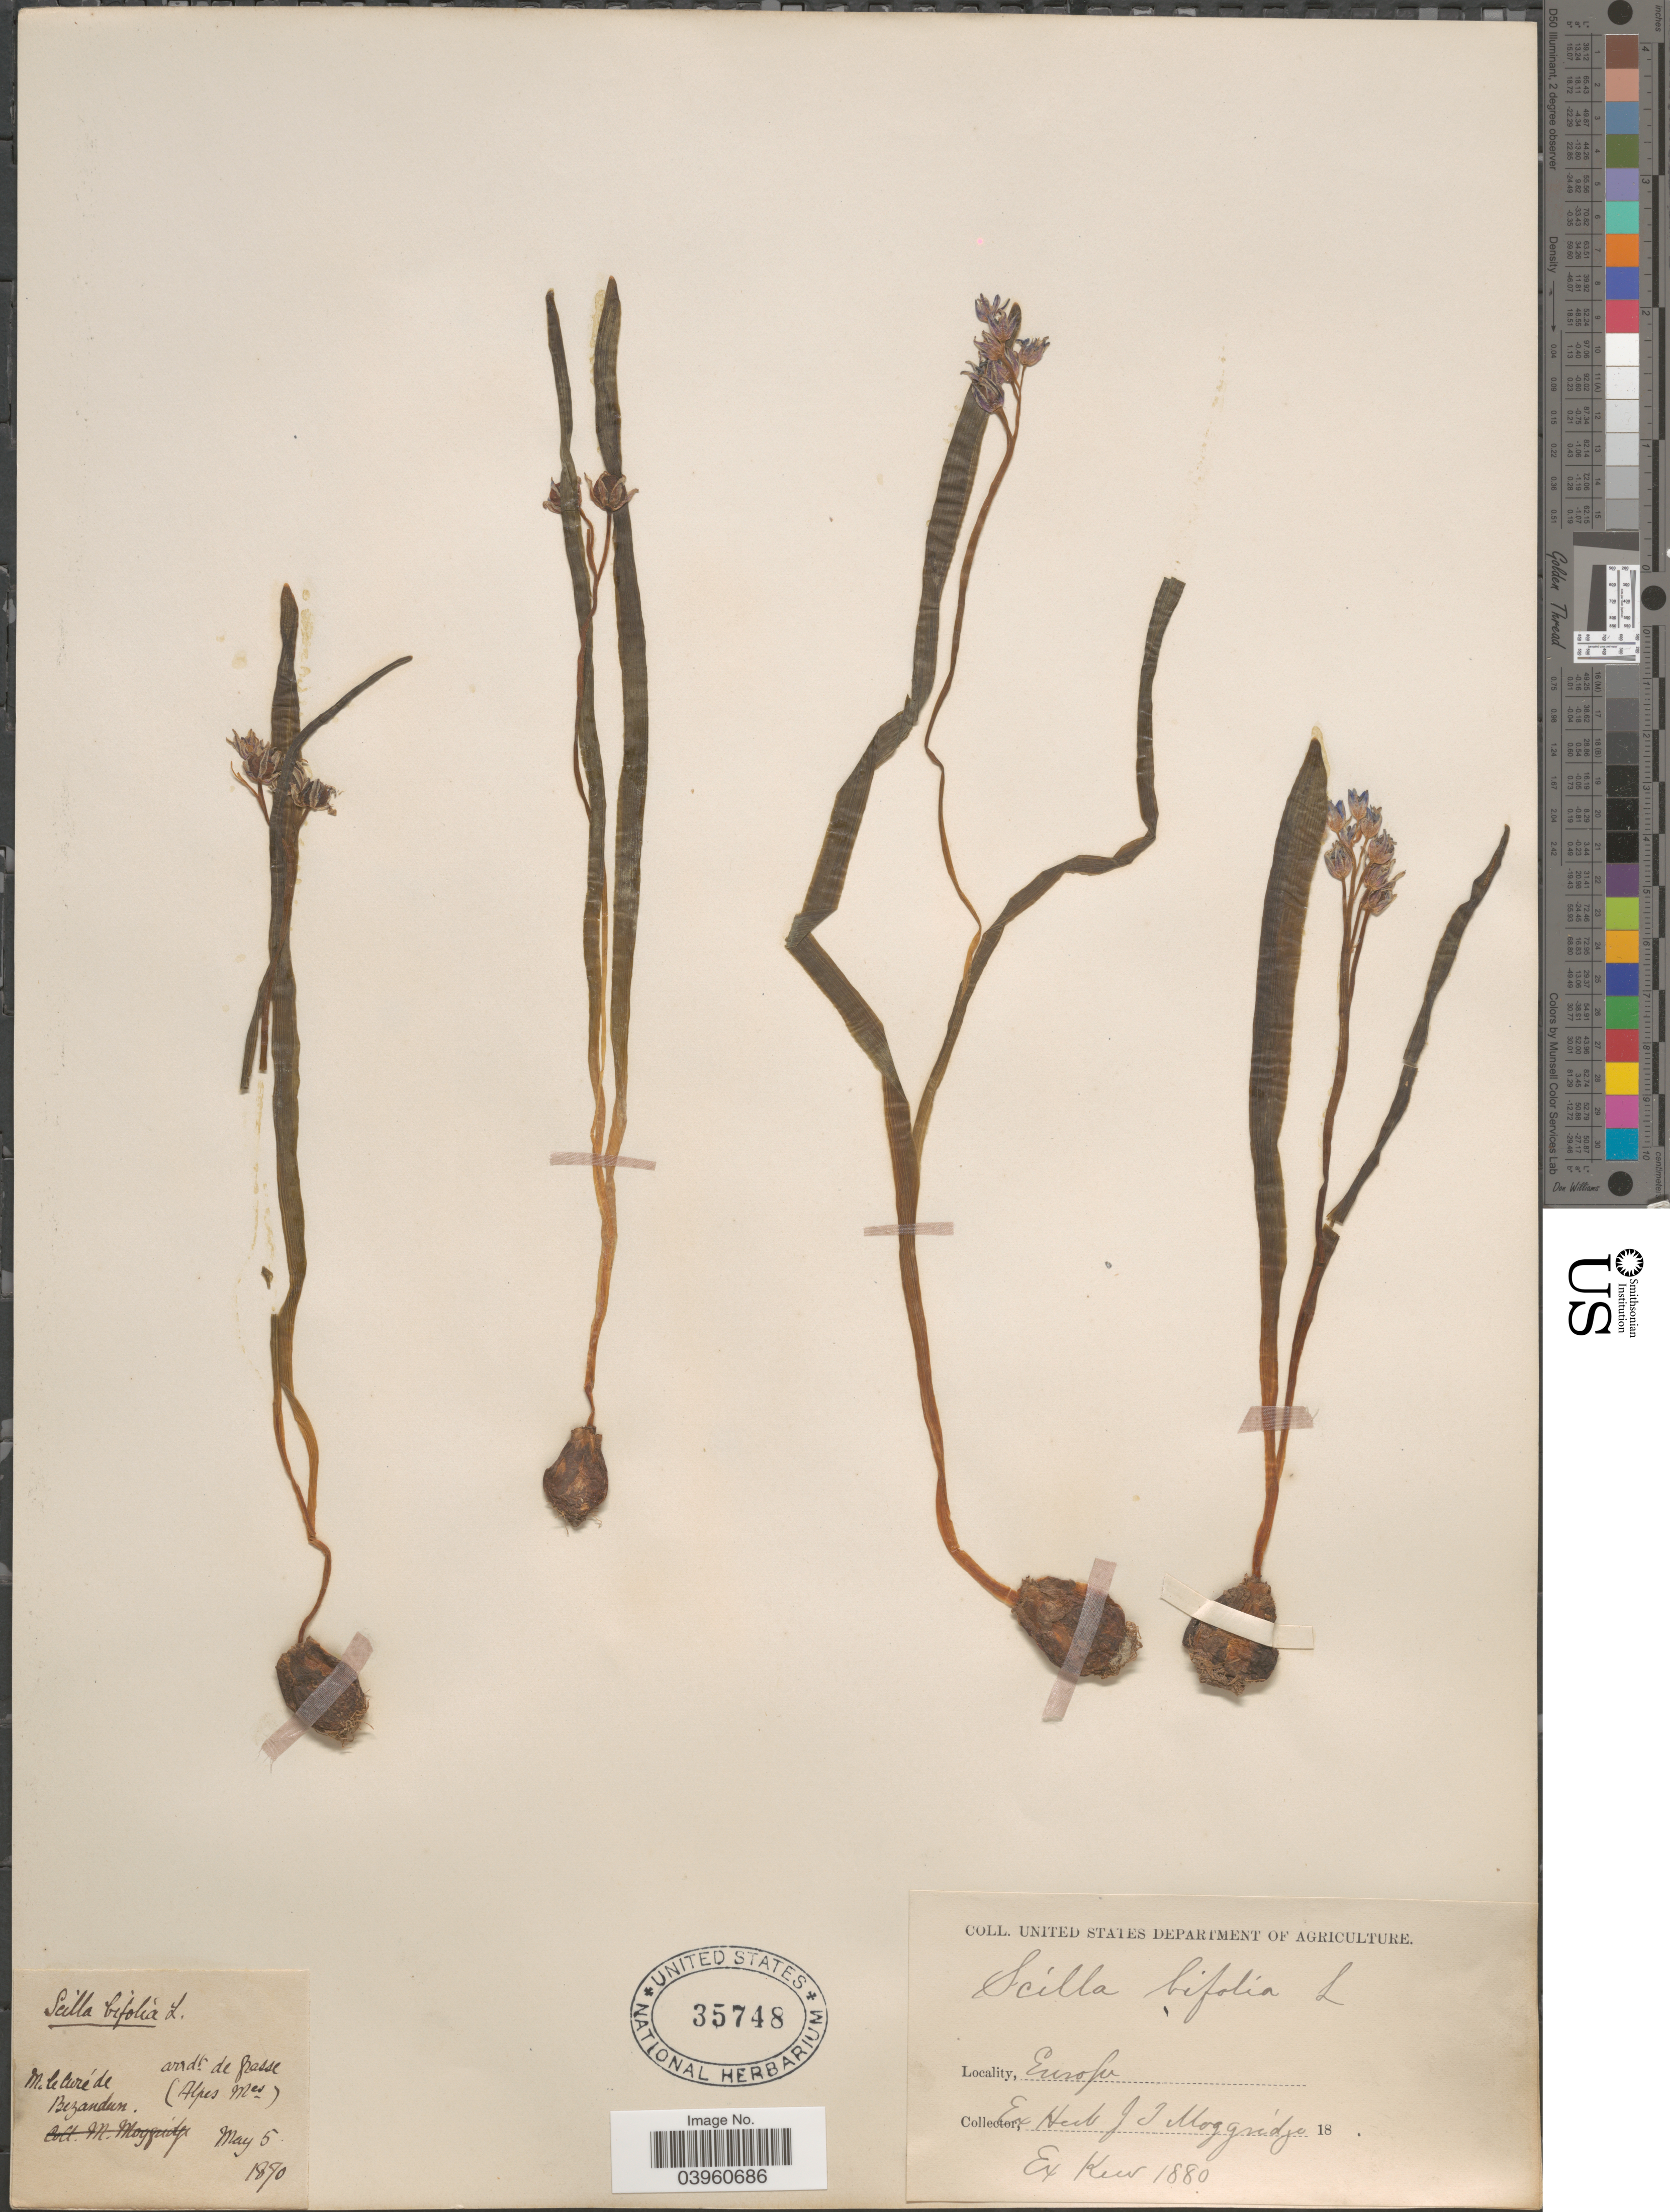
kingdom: Plantae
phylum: Tracheophyta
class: Liliopsida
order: Asparagales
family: Asparagaceae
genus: Scilla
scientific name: Scilla bifolia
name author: L.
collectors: ex herb. J.T. Moggridge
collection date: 1870-05-05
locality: M. le Curé de Bezandun. (Alpes Mes). Europe.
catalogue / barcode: US 35748